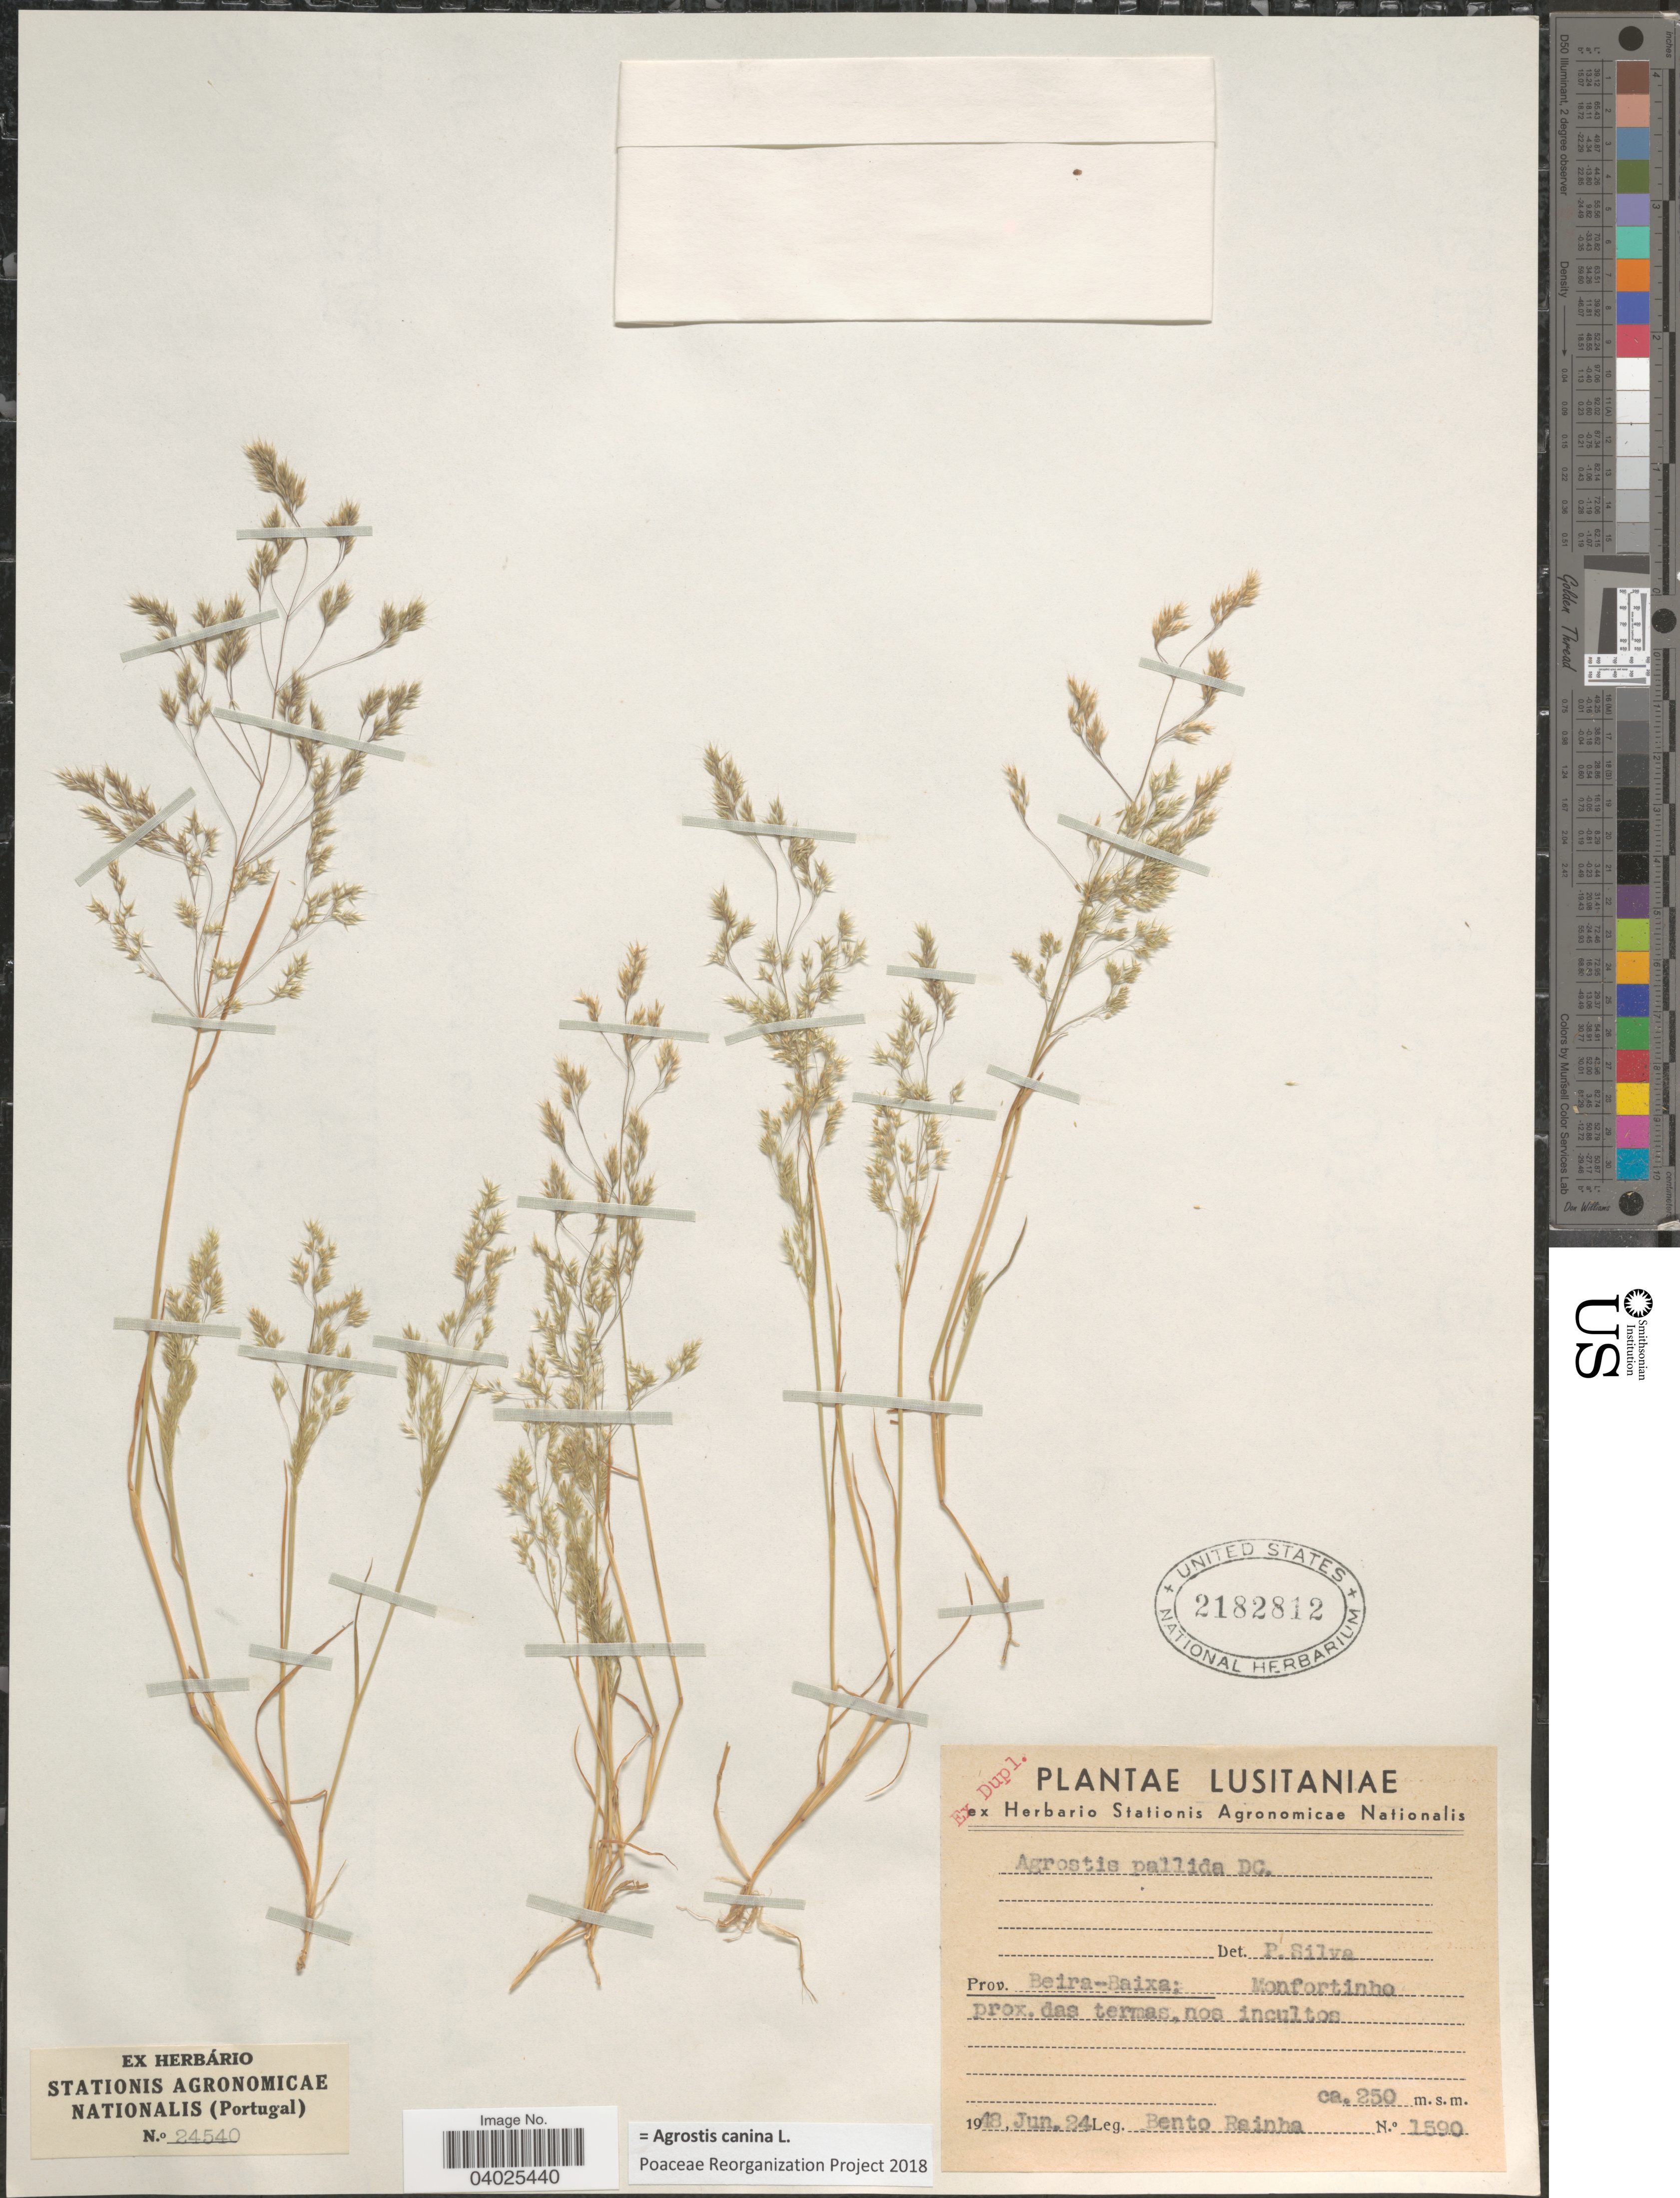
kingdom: Plantae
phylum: Tracheophyta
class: Liliopsida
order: Poales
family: Poaceae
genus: Agrostis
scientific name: Agrostis canina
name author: L.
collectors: B. Rainha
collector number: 1590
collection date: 1948-06-24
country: Portugal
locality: Lusitaniae. Prov. Beira-Baiza: Monfortinho prox. das termas nos incultos.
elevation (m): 250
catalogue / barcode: US 2182812